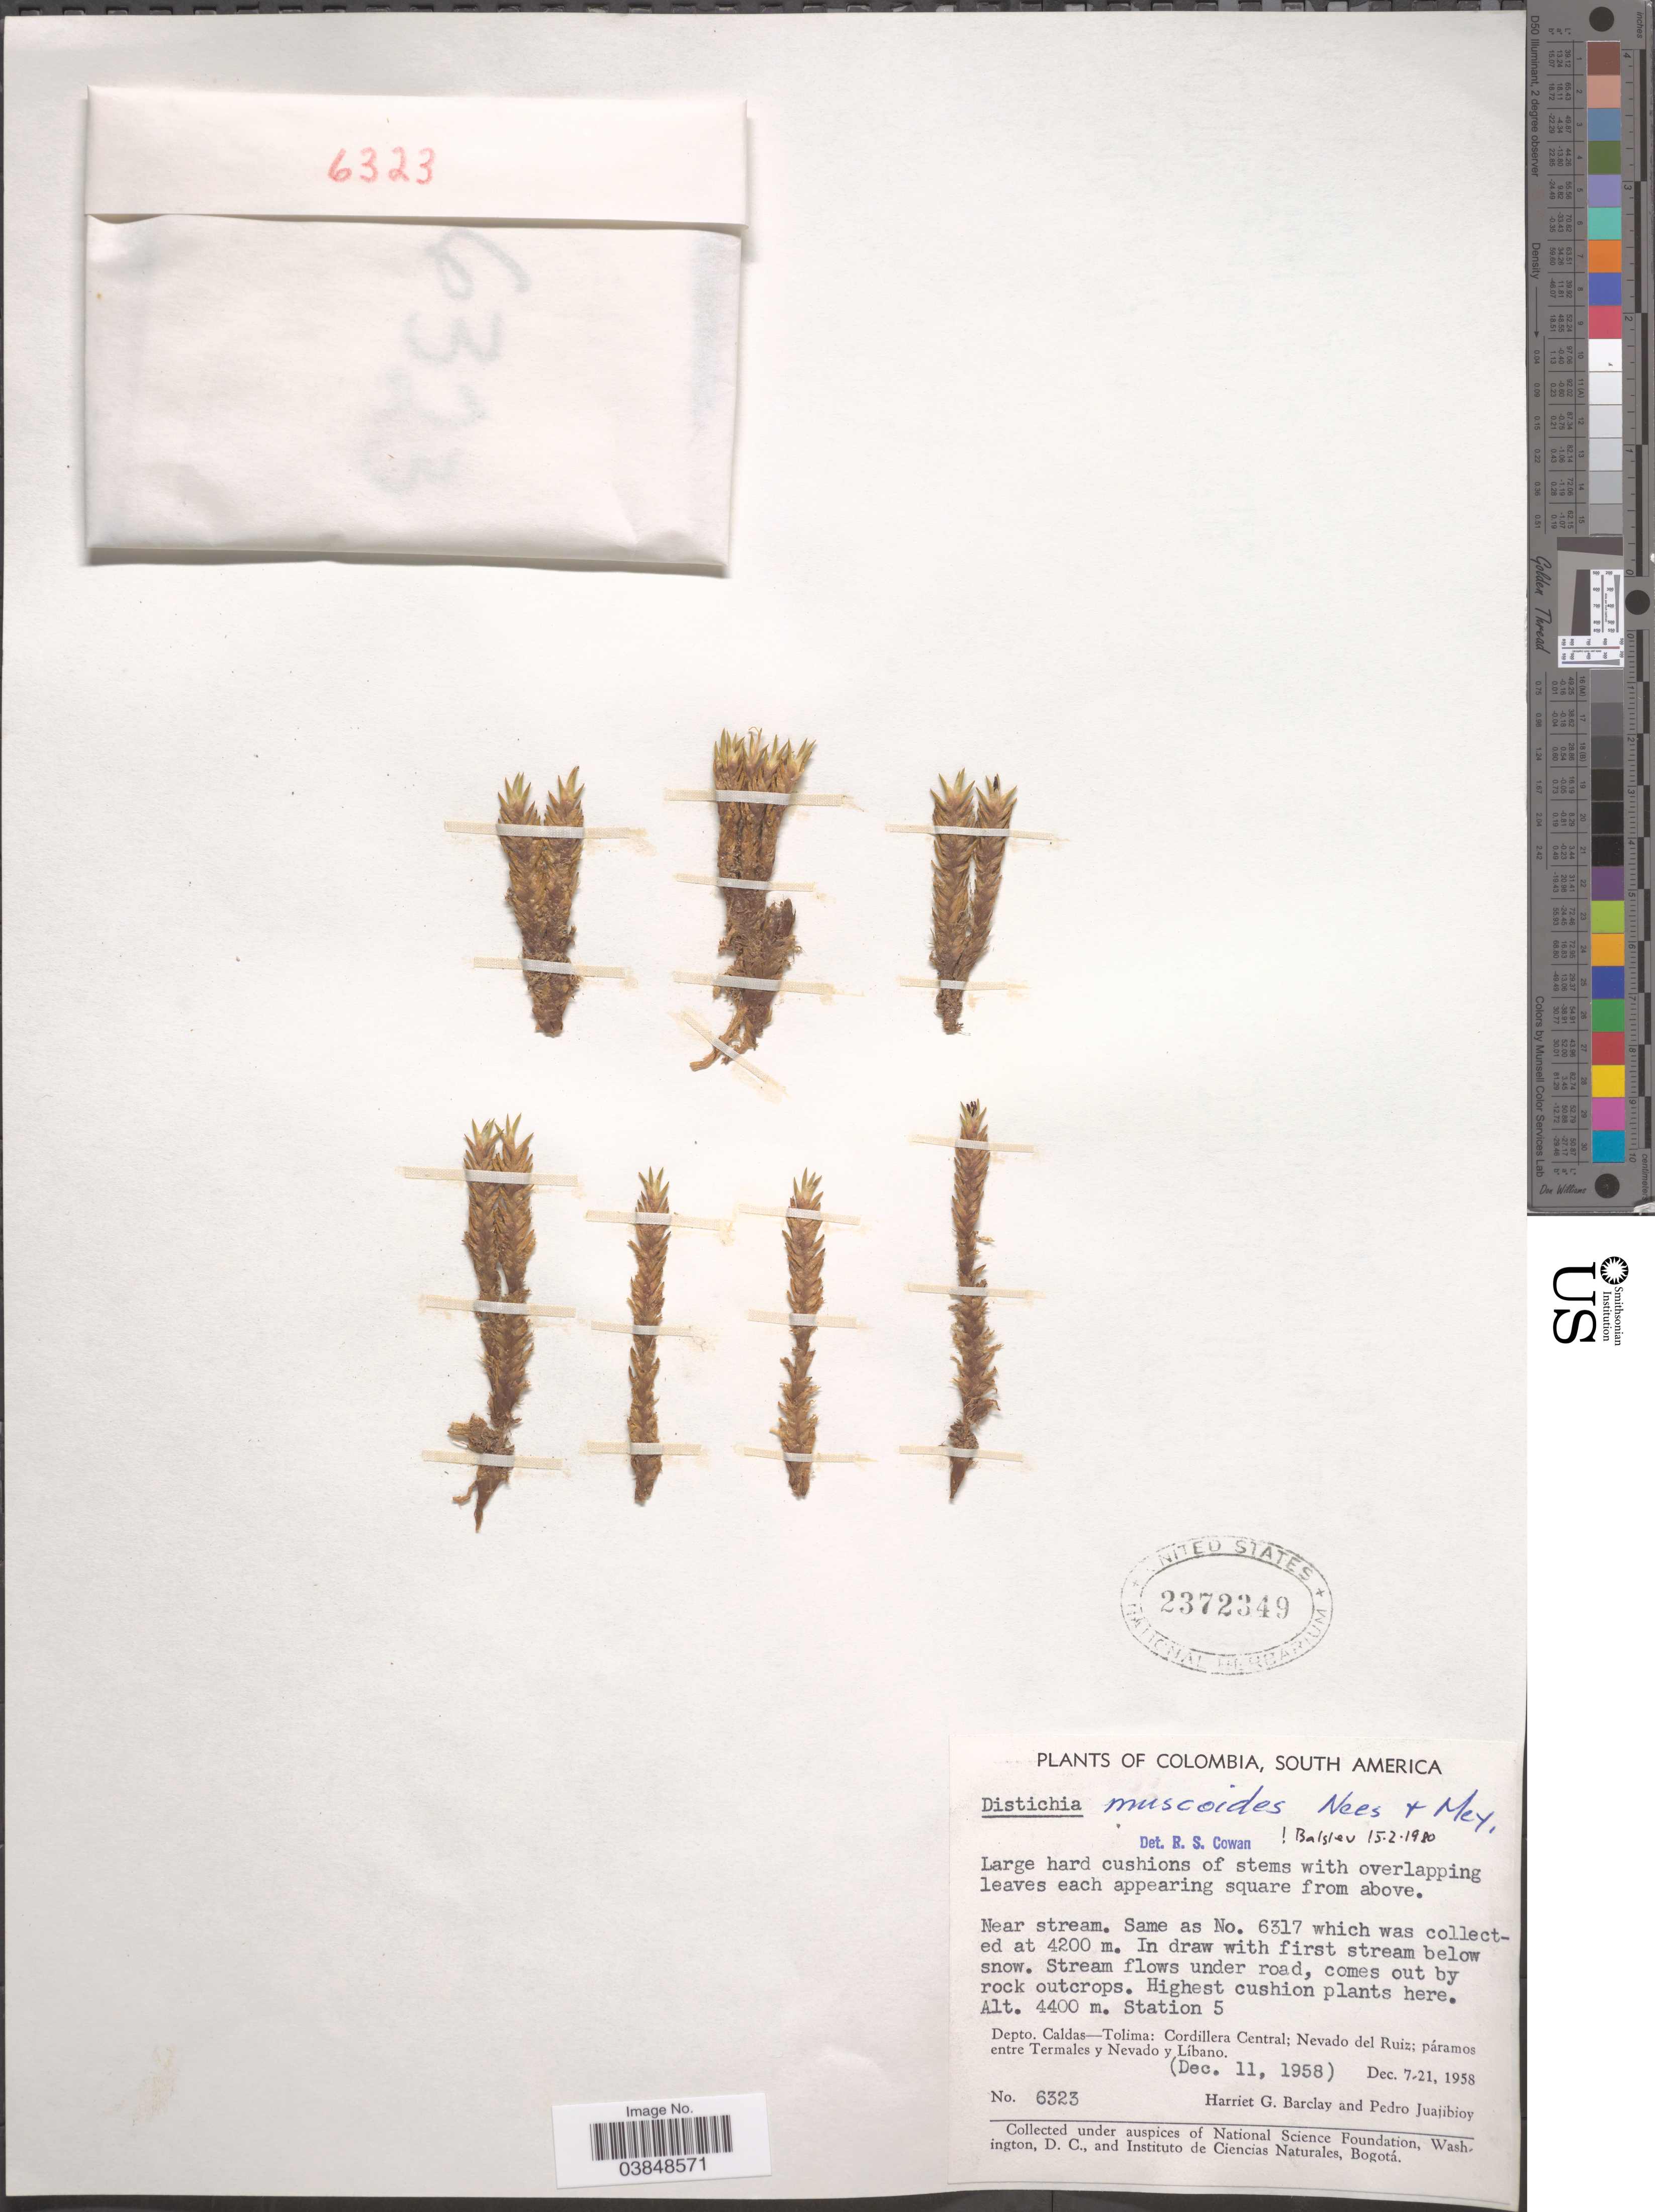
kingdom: Plantae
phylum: Tracheophyta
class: Liliopsida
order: Poales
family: Juncaceae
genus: Distichia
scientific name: Distichia muscoides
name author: Nees & Meyen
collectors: H. G. Barclay & P. Juajibioy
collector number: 6323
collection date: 1958-12-11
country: Colombia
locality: Near stream. Station 5. Depto. Caldas-Tolima: Cordillera Central; Nevado del Ruiz; páramos entre Termales y Nevado y Líbano.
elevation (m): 4400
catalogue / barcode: US 2372349